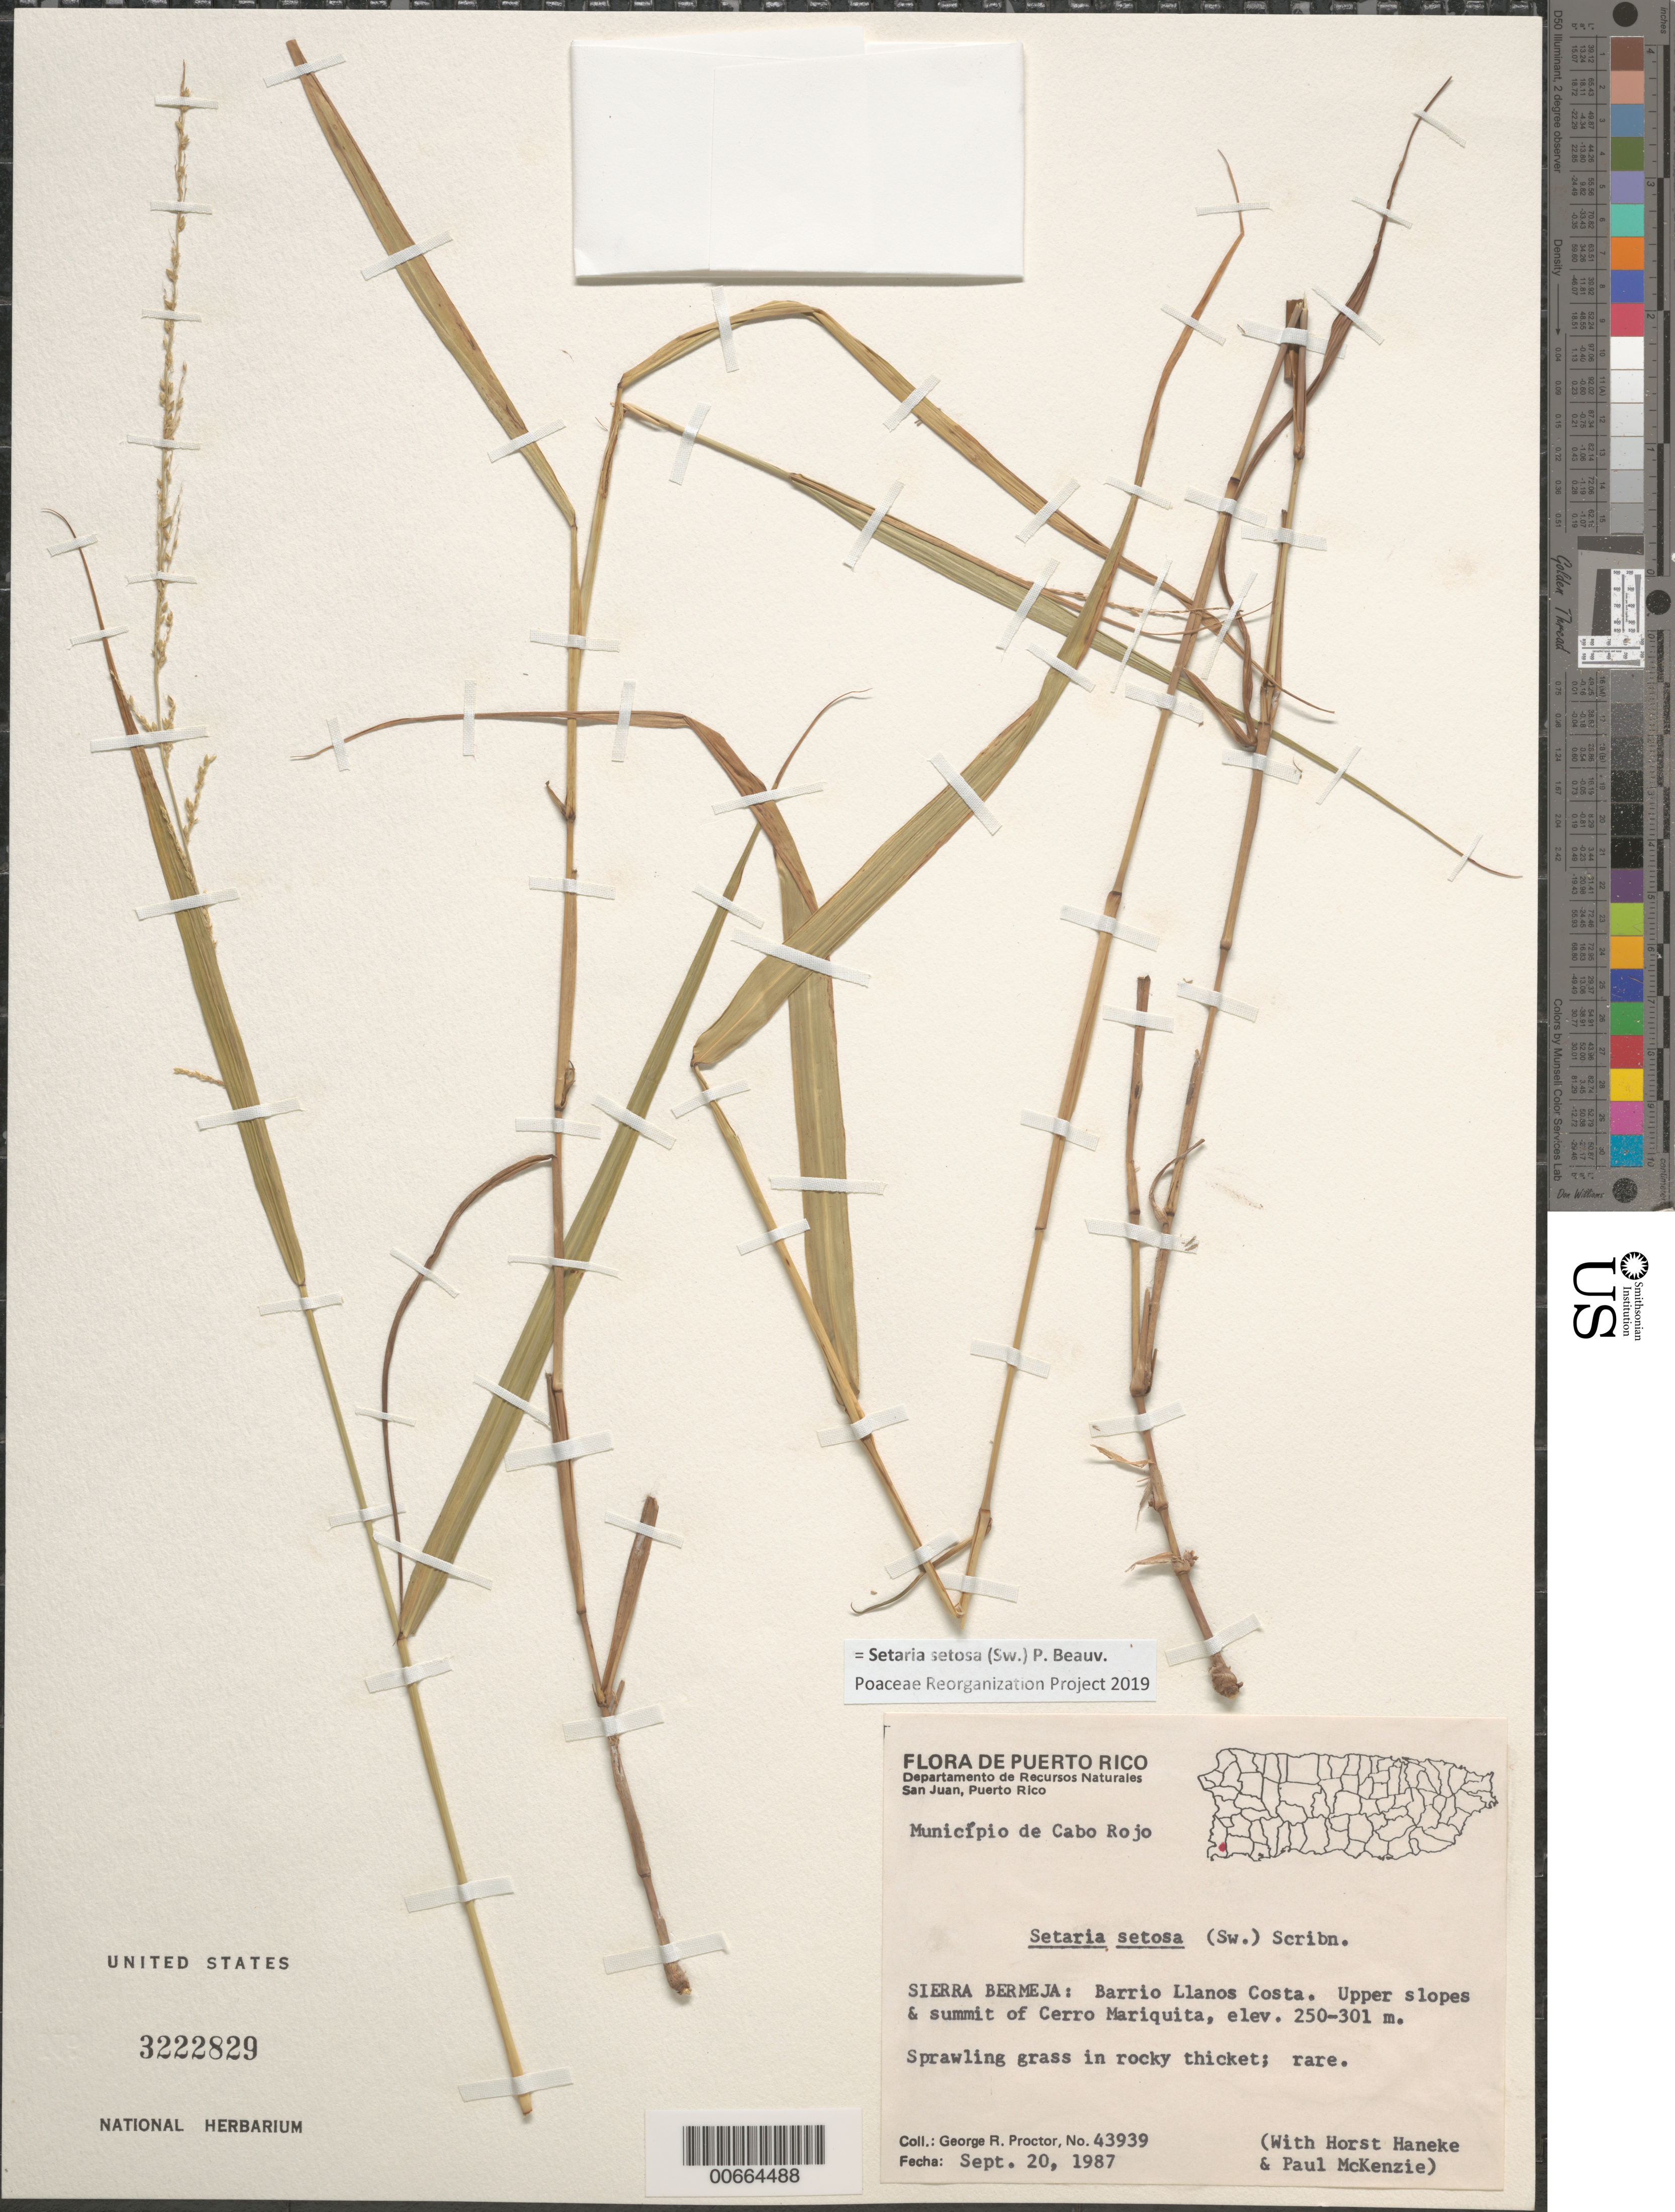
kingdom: Plantae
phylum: Tracheophyta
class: Liliopsida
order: Poales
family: Poaceae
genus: Setaria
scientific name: Setaria setosa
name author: (Sw.) P. Beauv.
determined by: Poaceae Reorganization Project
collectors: G. R. Proctor, H. Haneke & P. Mckenzie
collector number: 43939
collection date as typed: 20 Sep 1987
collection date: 1987-09-20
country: Puerto Rico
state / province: Cabo Rojo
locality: Mun. Cabo Rojo, Sierra Bermeja: Barrio Llanos Costa, Upper slopes & summit of Cerro Mariquita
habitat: Rocky thicket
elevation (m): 250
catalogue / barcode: US 3222829